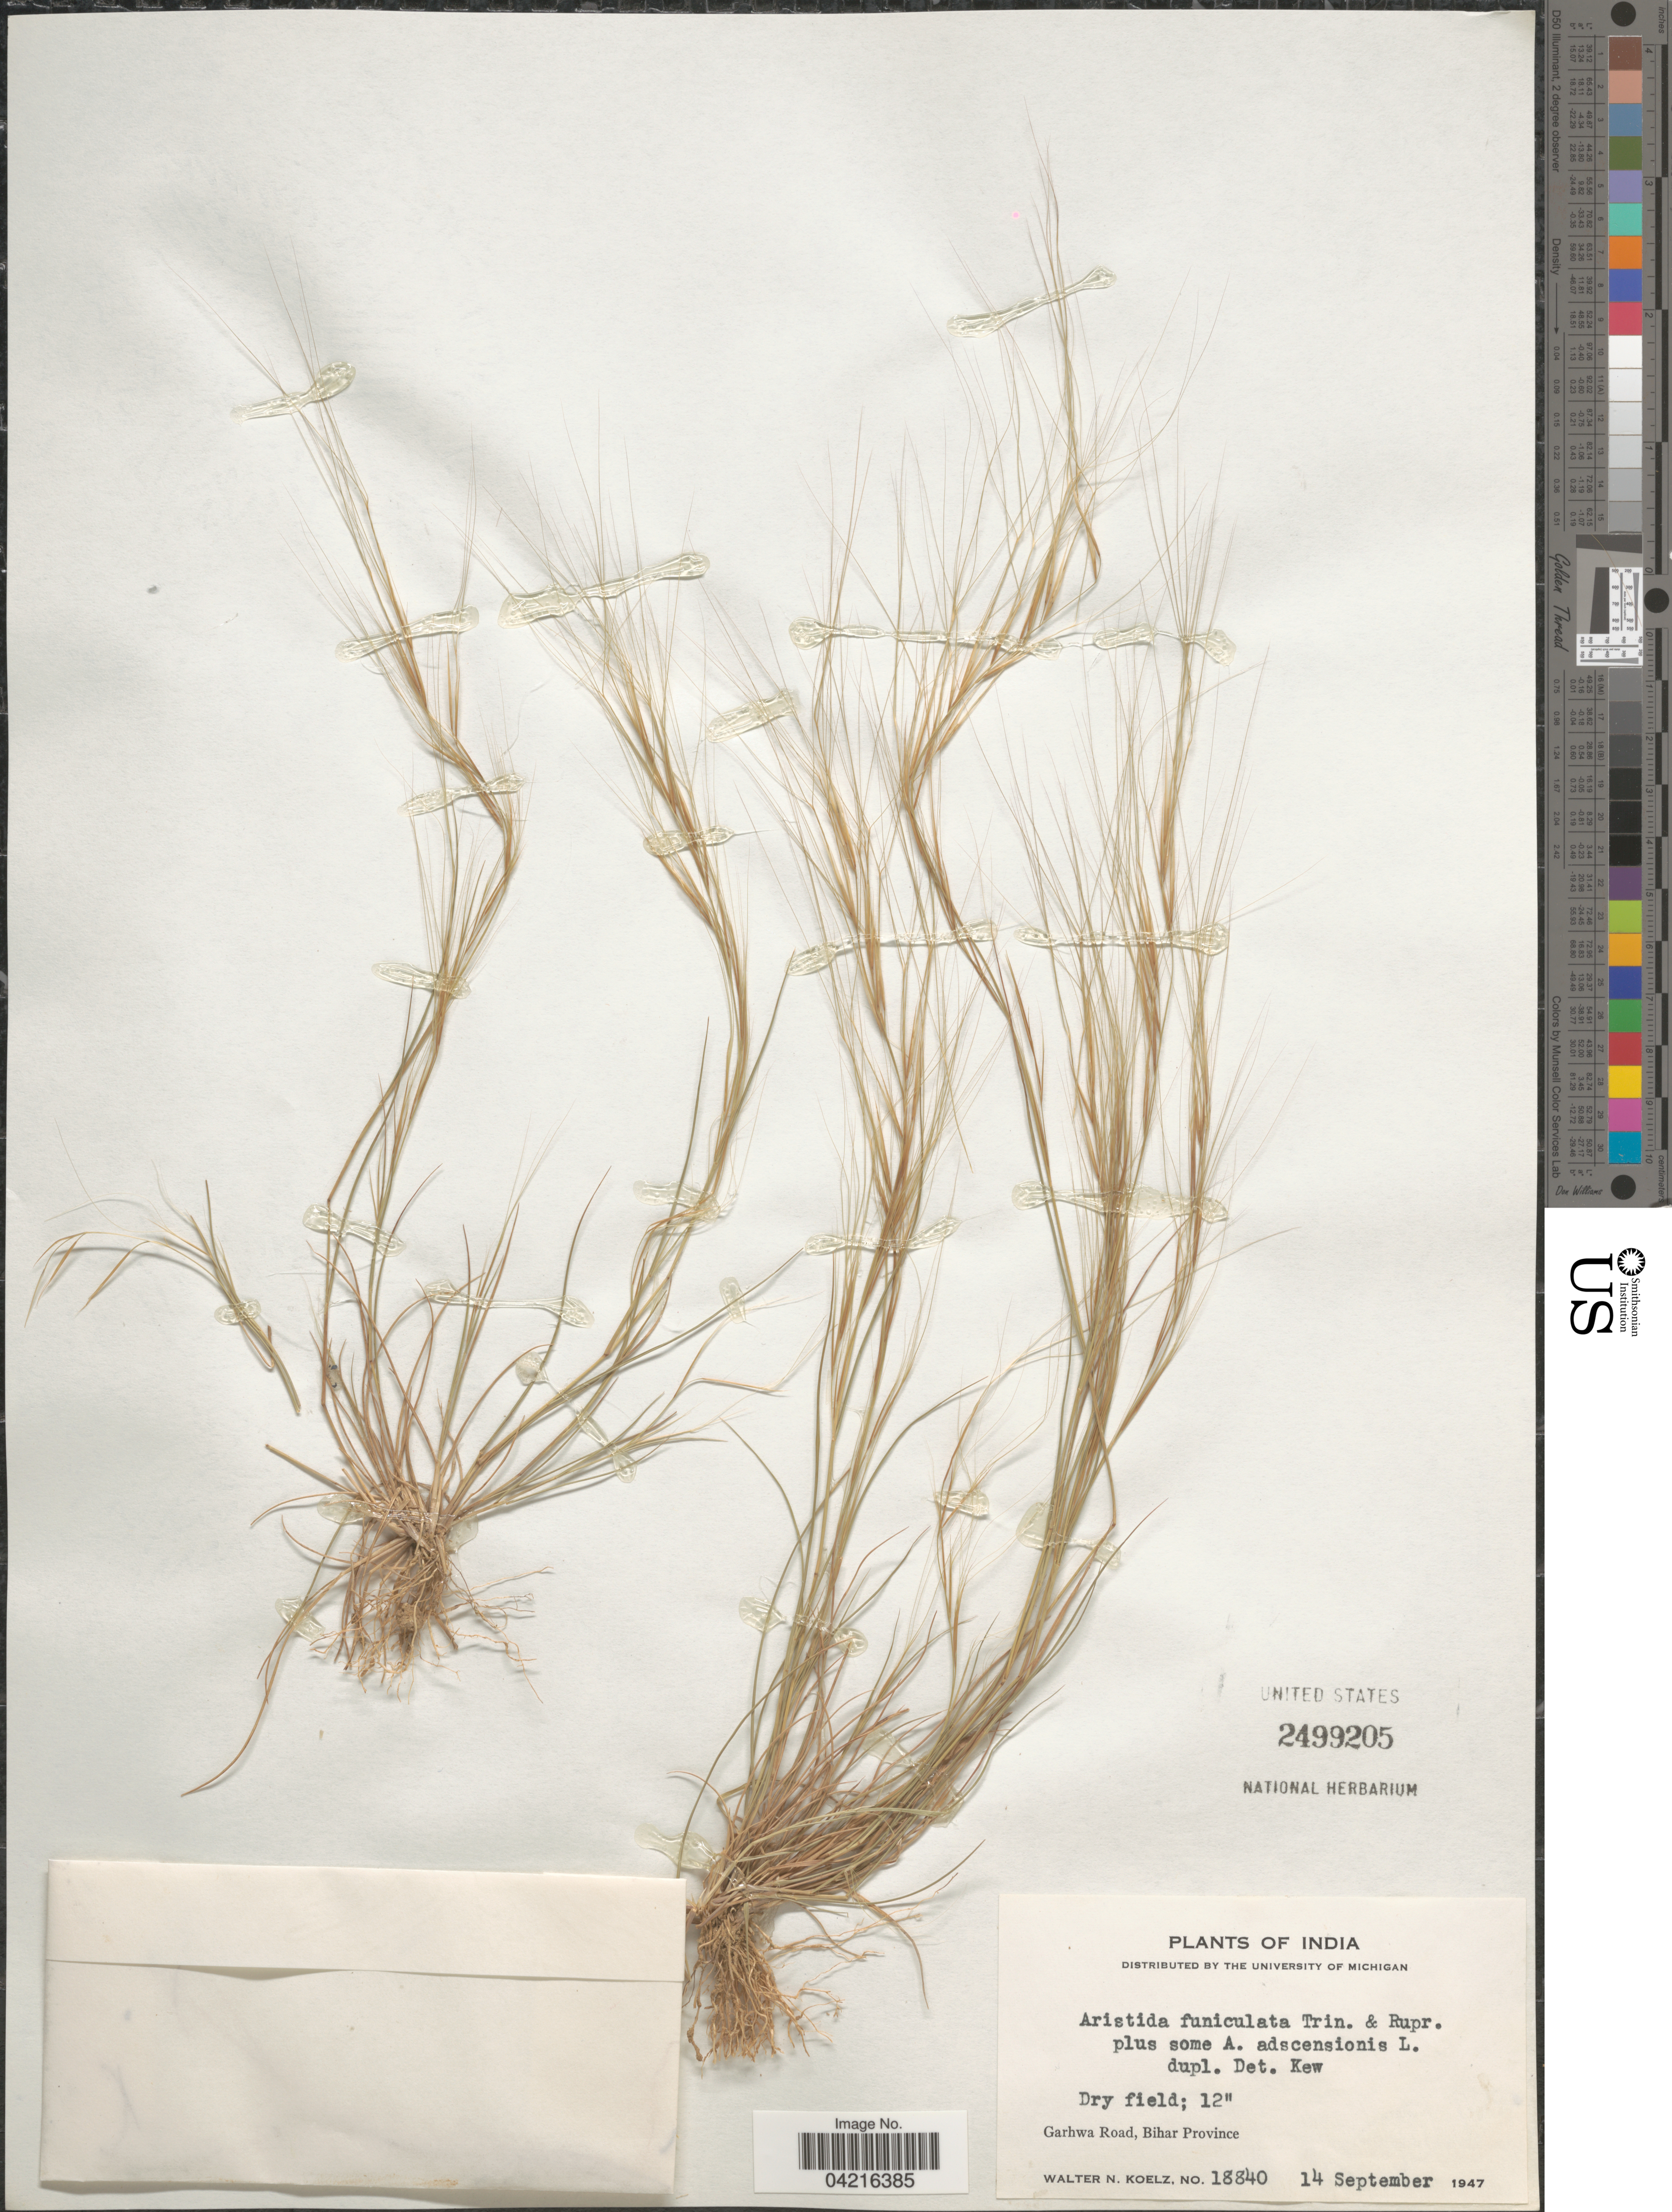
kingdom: Plantae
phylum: Tracheophyta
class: Liliopsida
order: Poales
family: Poaceae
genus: Aristida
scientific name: Aristida funiculata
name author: Trin. & Rupr.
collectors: W. N. Koelz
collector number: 18840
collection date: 1947-09-14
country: India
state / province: Bihar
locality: Dry field;12'. Garhwa Road.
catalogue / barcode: US 2499205